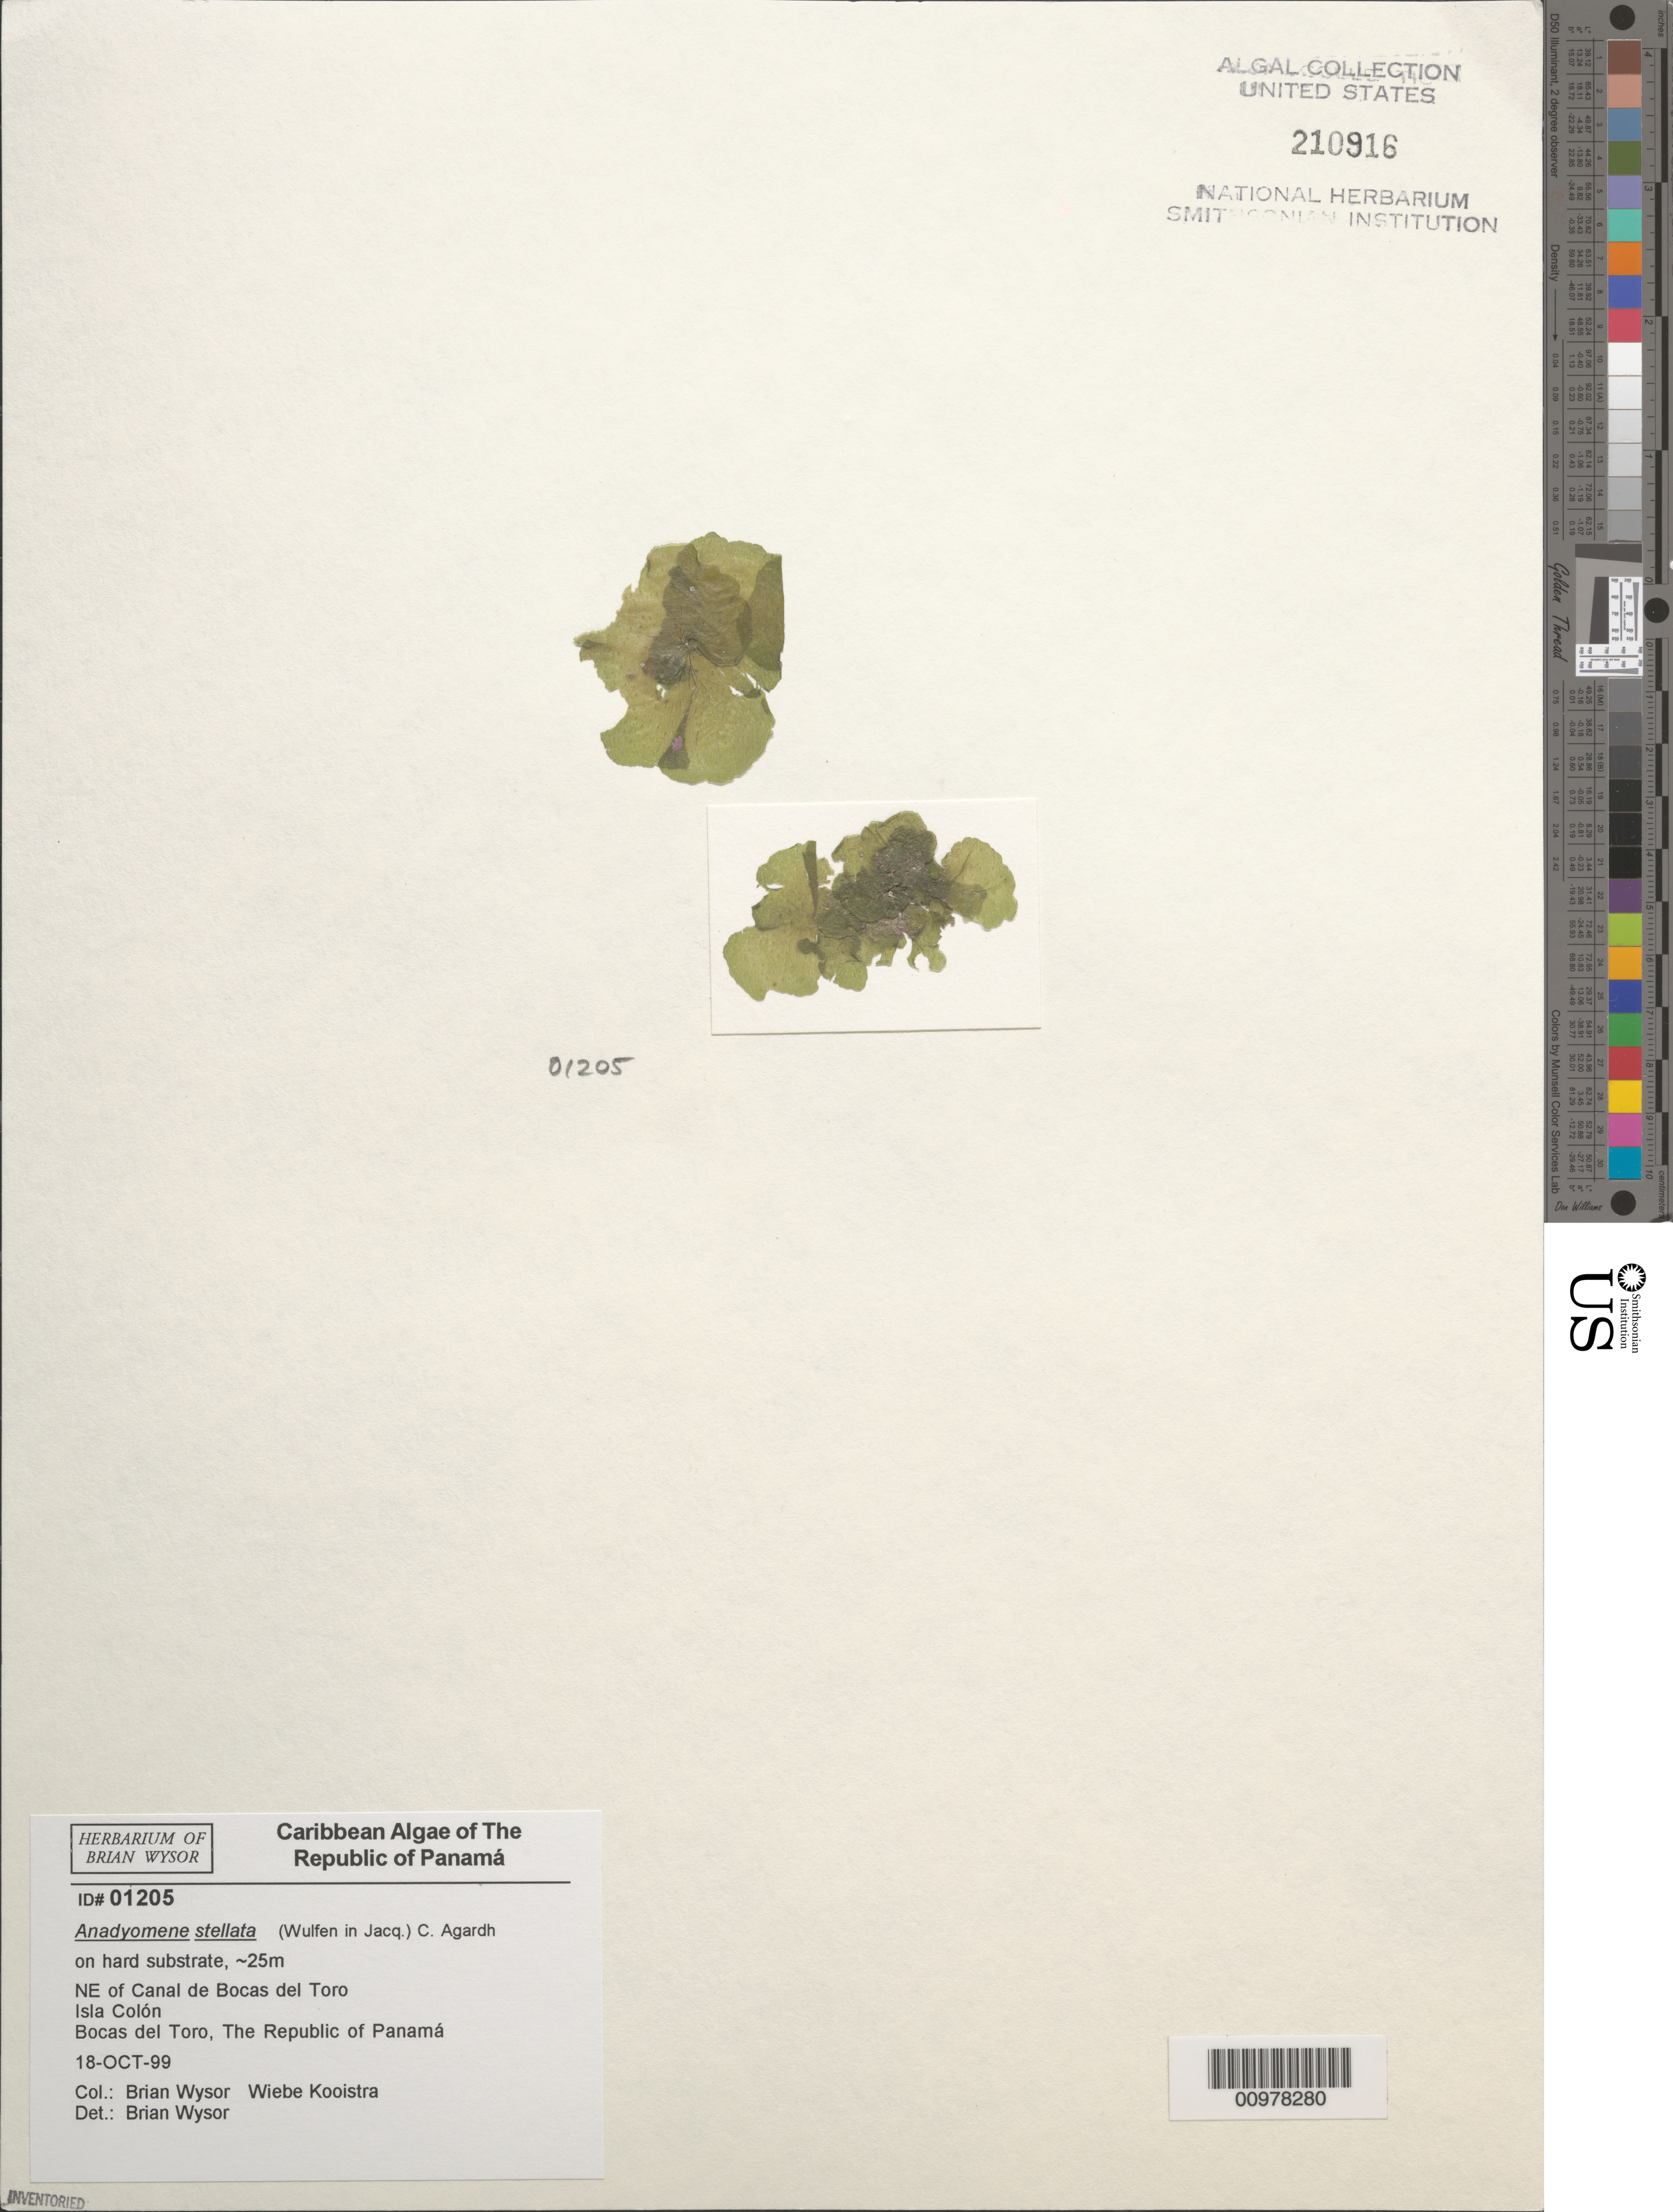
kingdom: Plantae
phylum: Chlorophyta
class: Ulvophyceae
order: Cladophorales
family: Anadyomenaceae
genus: Anadyomene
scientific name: Anadyomene stellata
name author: (Wulfen) C. Agardh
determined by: Wysor, B.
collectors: B. Wysor & W. Kooistra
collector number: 01205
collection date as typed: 18 Oct 1999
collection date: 1999-10-18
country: Panama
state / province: Bocas del Toro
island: Colón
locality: Northeast of Canal de Bocas del Toro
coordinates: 9 24' 45" N, 82 12' 30" W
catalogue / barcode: US 210916